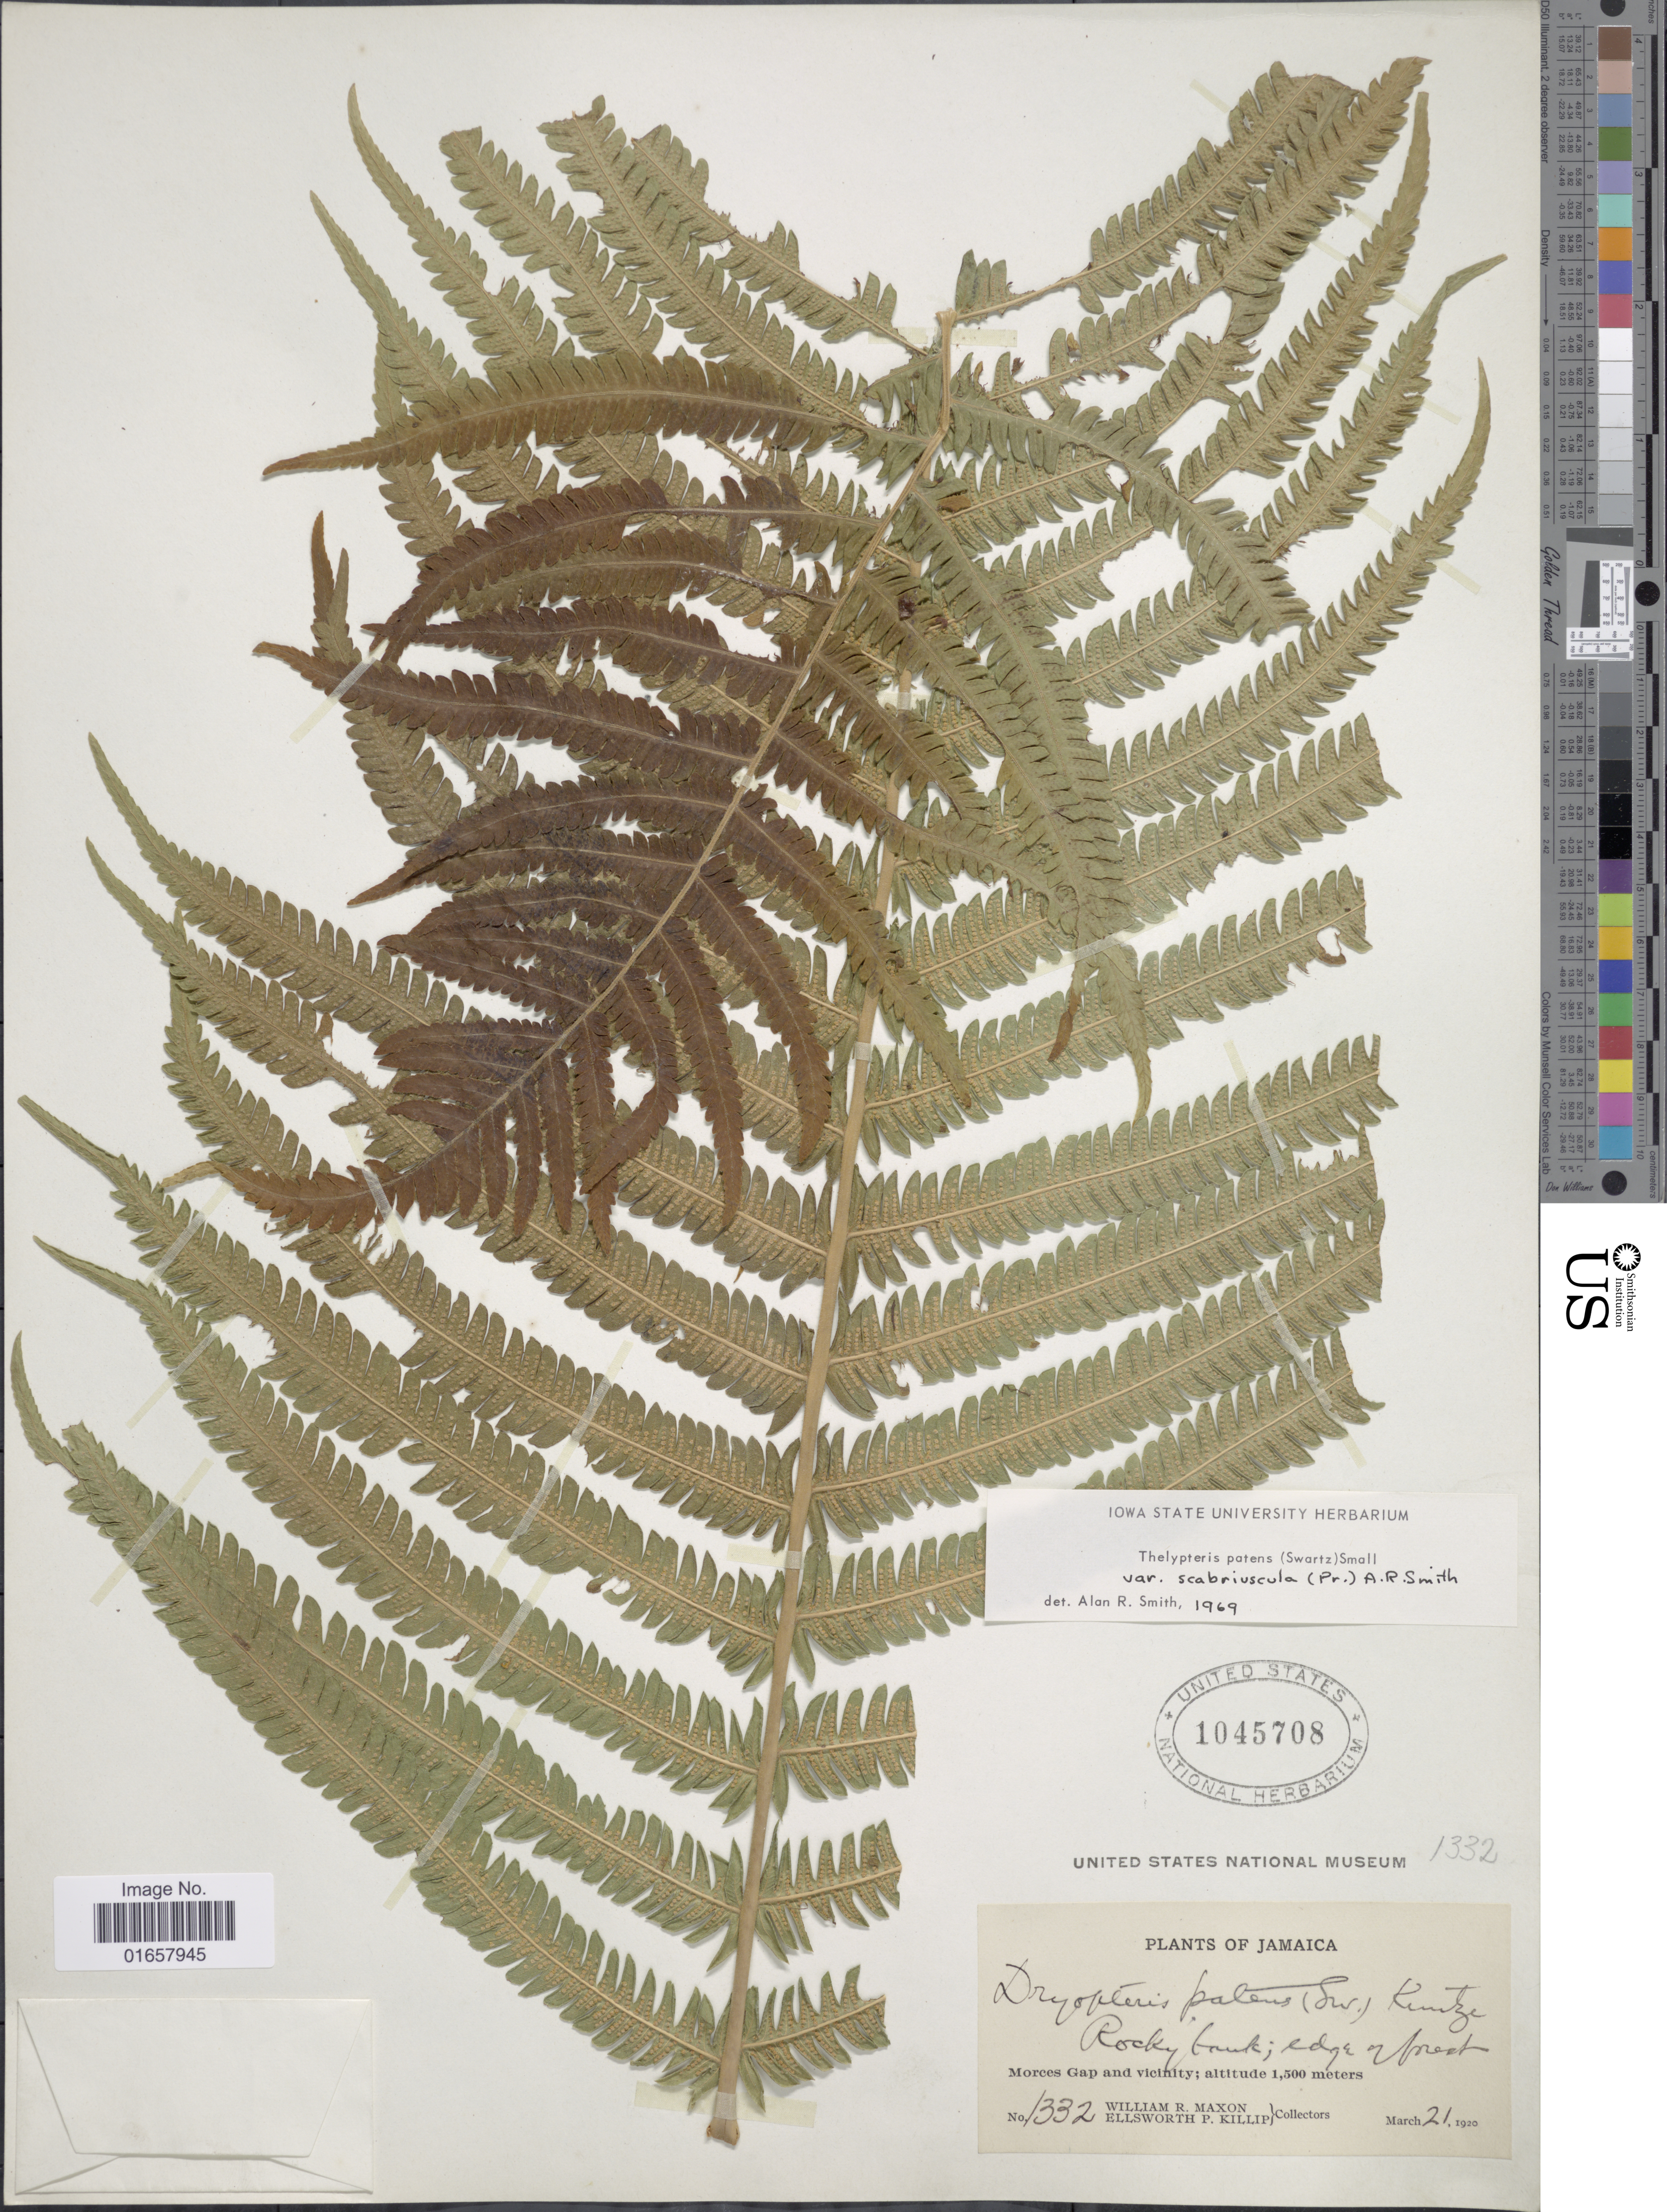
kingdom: Plantae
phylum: Tracheophyta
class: Polypodiopsida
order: Polypodiales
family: Thelypteridaceae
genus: Christella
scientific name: Christella patens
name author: (Sw.) Holttum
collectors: W. R. Maxon & E. P. Killip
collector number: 1332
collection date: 1920-03-21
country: Jamaica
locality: Jamaica, Morces Gap and vicinity.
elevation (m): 1500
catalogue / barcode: US 1045708